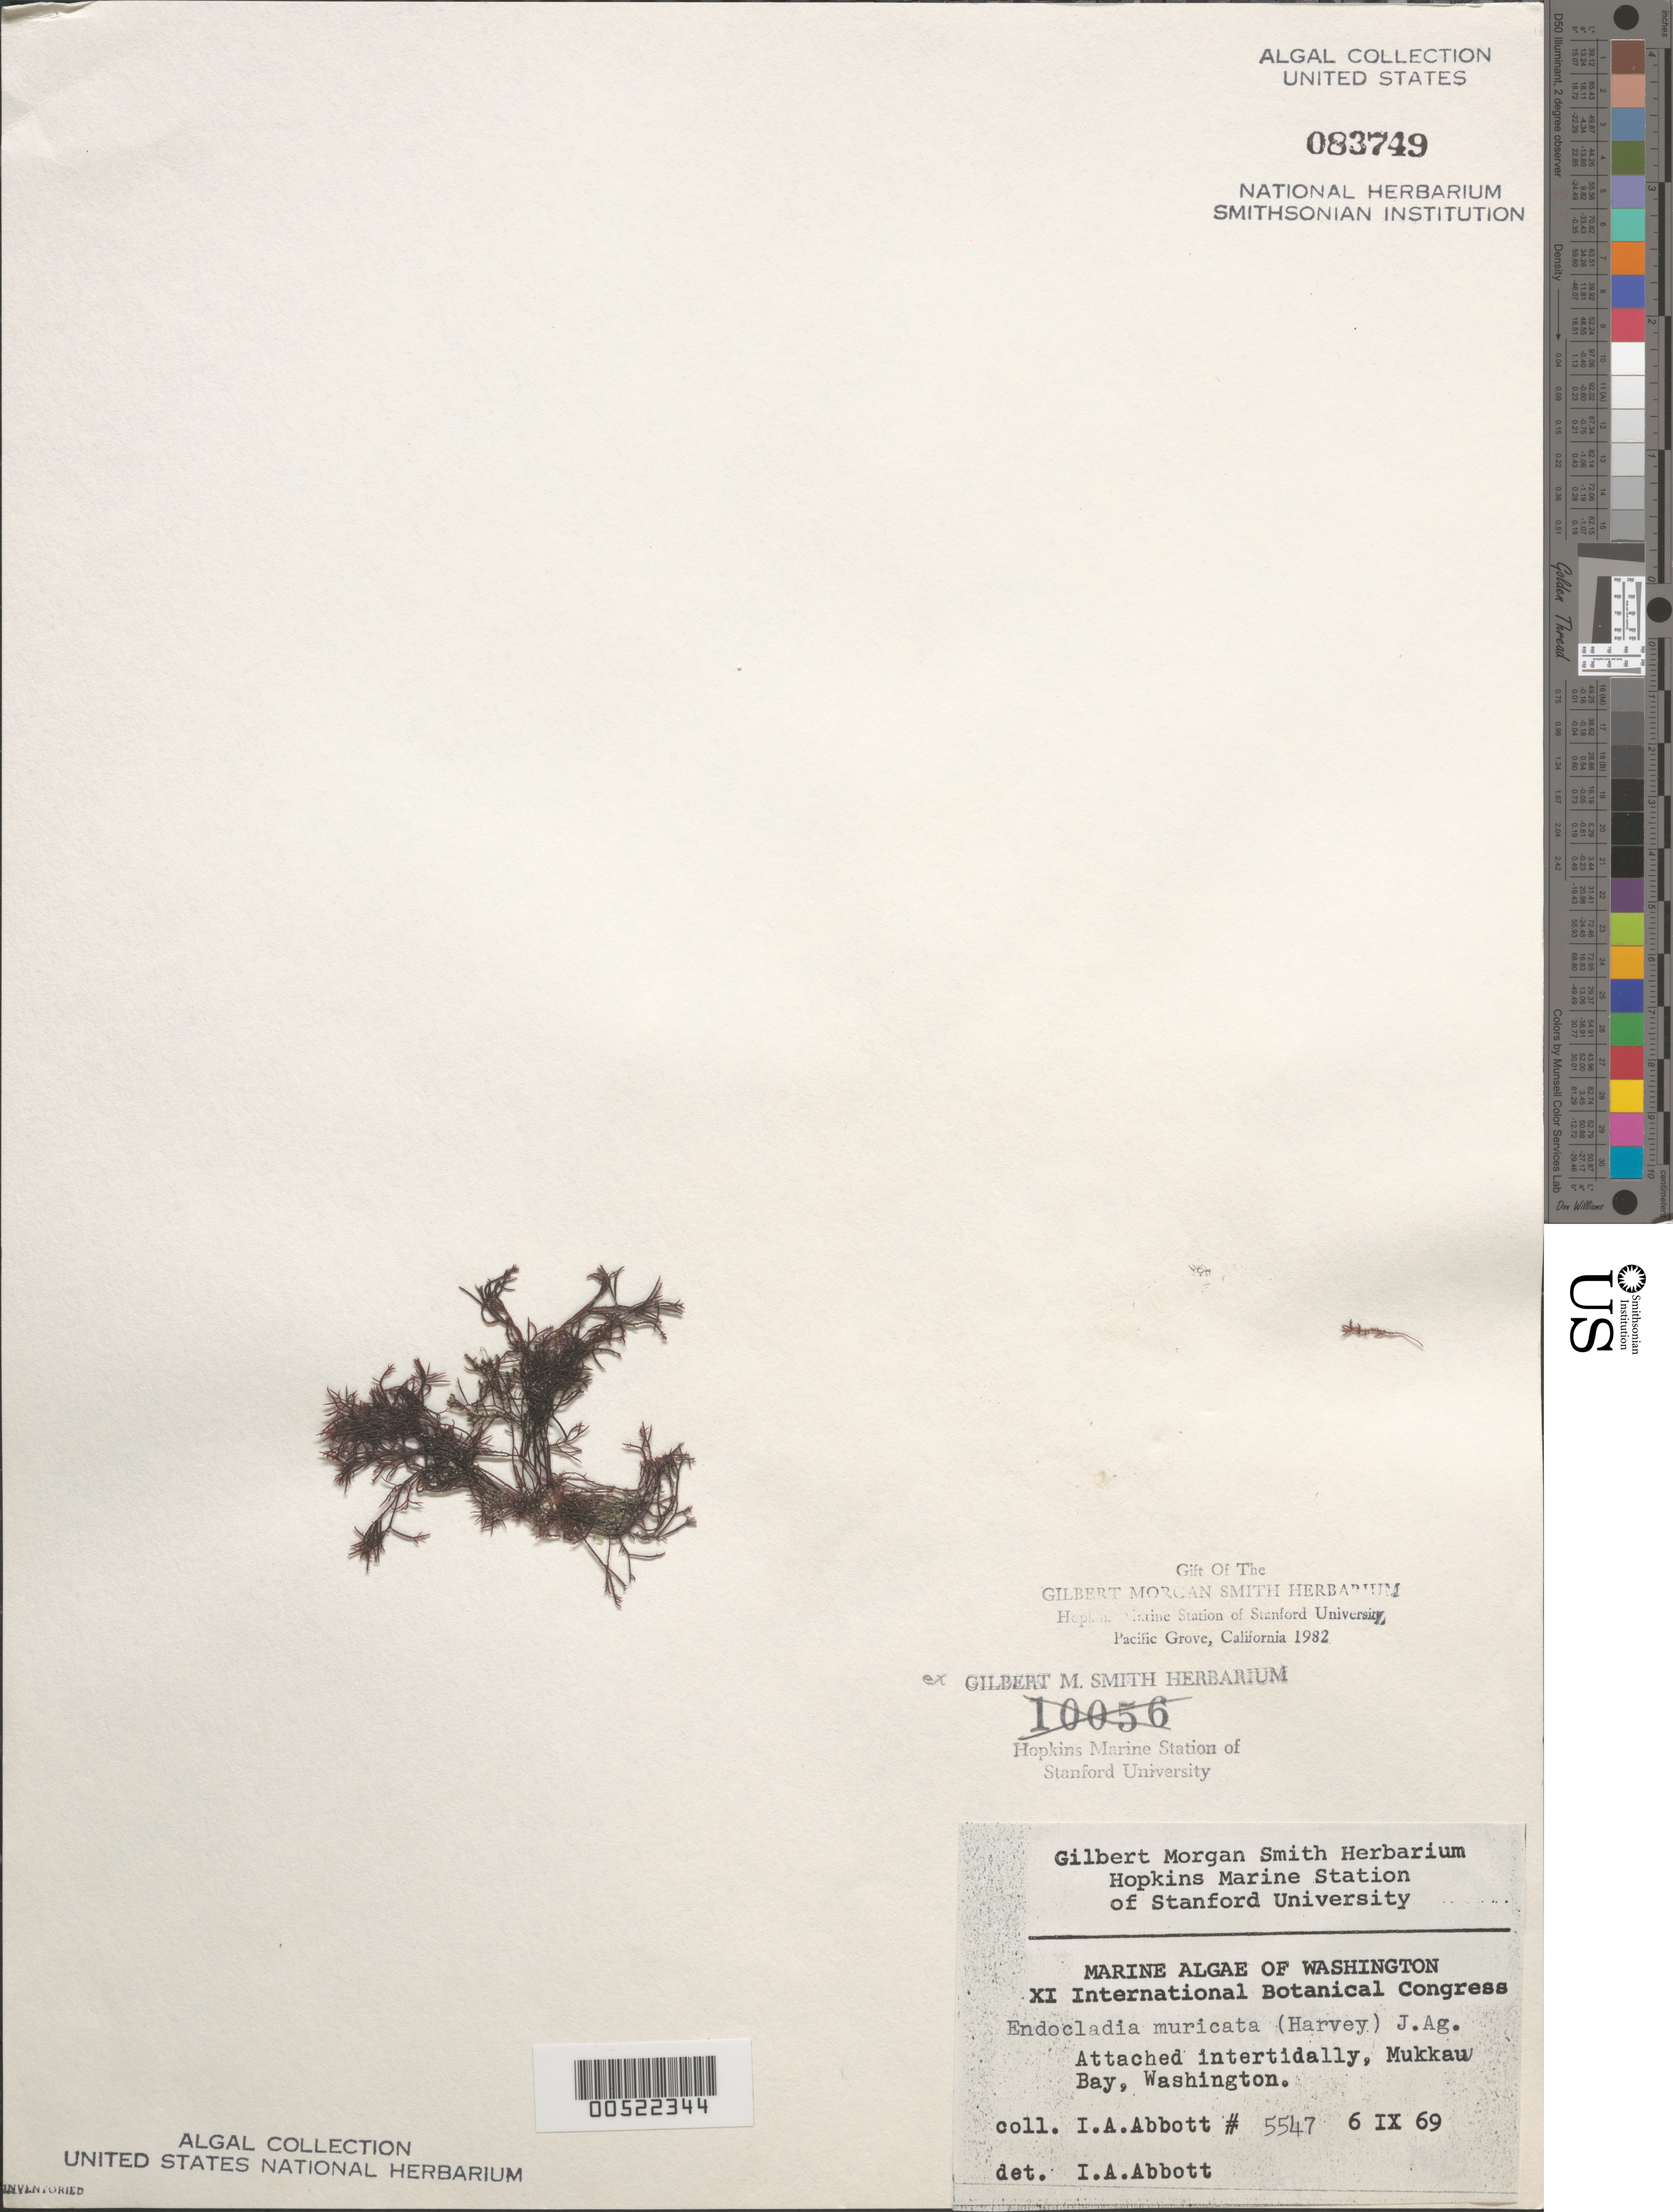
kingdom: Plantae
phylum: Rhodophyta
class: Florideophyceae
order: Gigartinales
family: Endocladiaceae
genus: Endocladia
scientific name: Endocladia muricata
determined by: Abbott, Isabella A.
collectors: I. A. Abbott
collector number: IAA 5547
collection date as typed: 06 Sep 1969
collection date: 1969-09-06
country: United States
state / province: Washington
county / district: Clallam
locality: Mukkaw Bay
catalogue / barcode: US 83749